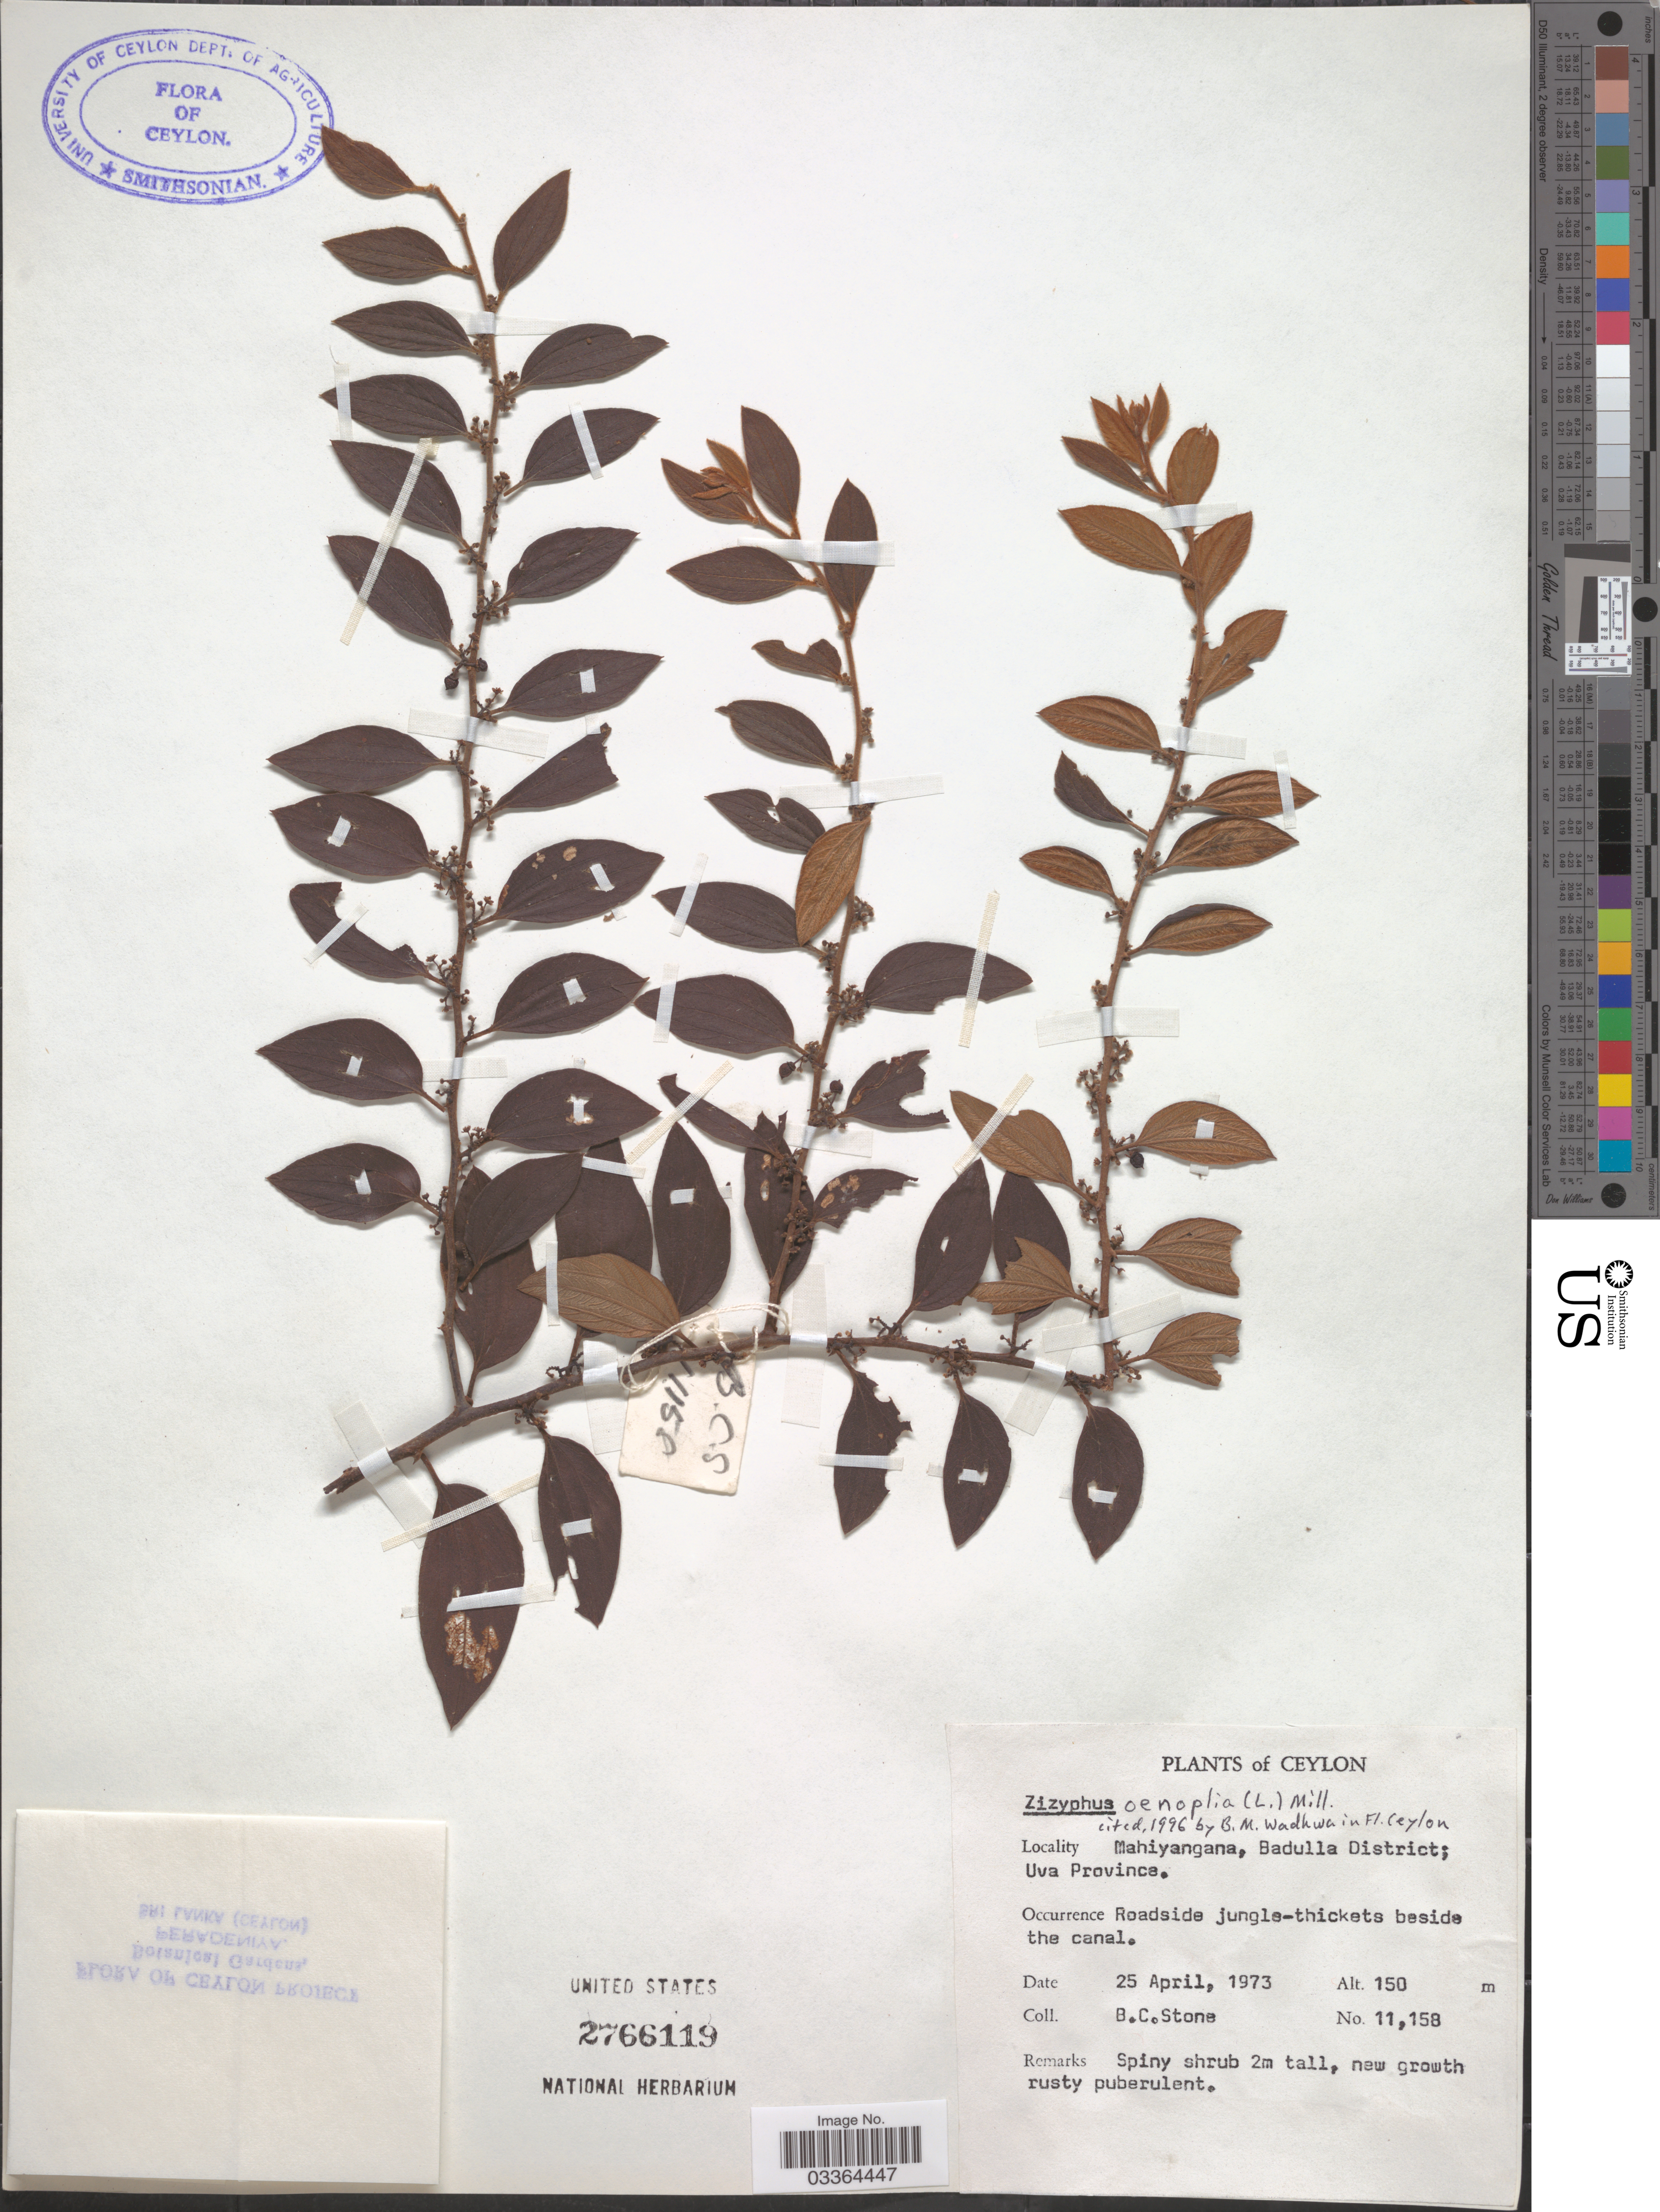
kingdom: Plantae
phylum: Tracheophyta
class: Magnoliopsida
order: Rosales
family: Rhamnaceae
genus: Ziziphus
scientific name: Ziziphus oenopolia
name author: (L.) Mill.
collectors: B. C. Stone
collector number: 11158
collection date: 1973-04-25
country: Sri Lanka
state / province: Uva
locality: Ceylon. Mahiyangana, Badulla District.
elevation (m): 150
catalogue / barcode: US 2766119